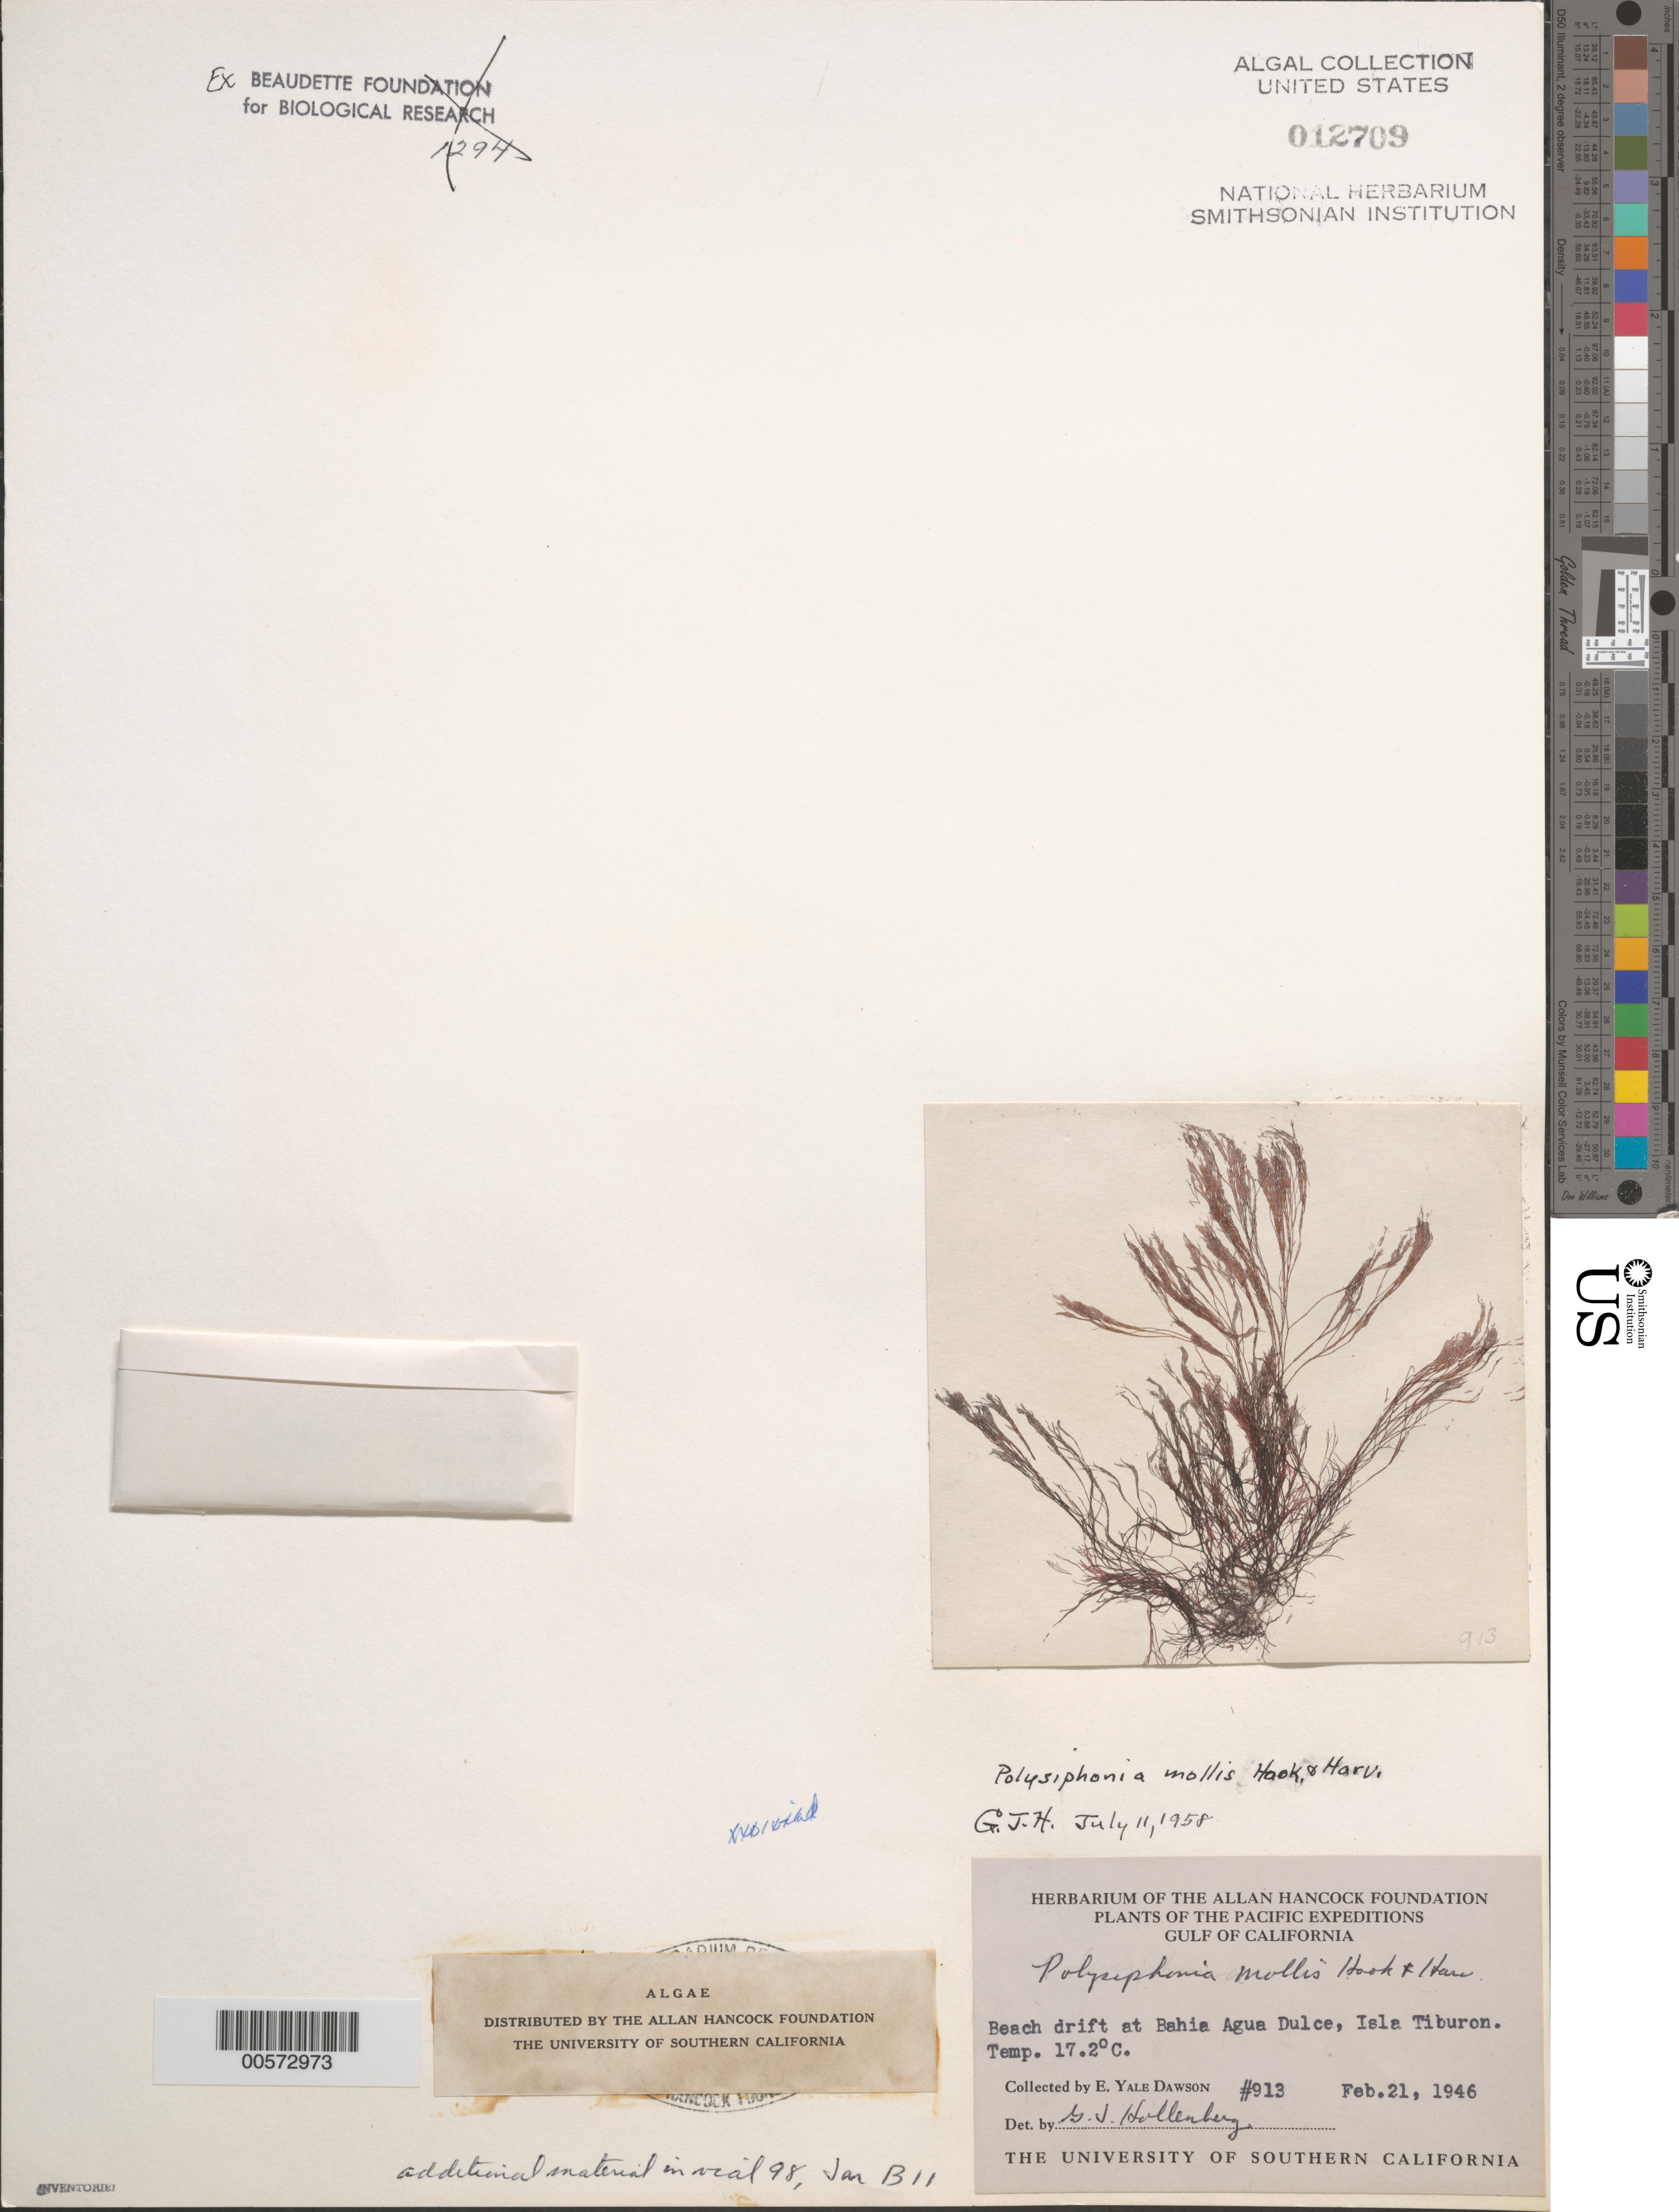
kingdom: Plantae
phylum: Rhodophyta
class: Florideophyceae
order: Ceramiales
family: Rhodomelaceae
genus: Polysiphonia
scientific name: Polysiphonia mollis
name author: Hook. f. & Harv.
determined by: Hollenberg, George J.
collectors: E. Y. Dawson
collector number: EYD 913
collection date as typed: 21 Feb 1946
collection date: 1946-02-21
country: Mexico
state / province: Sonora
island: Isla Tiburon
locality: Bahia Agua Dulce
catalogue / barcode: US 12709